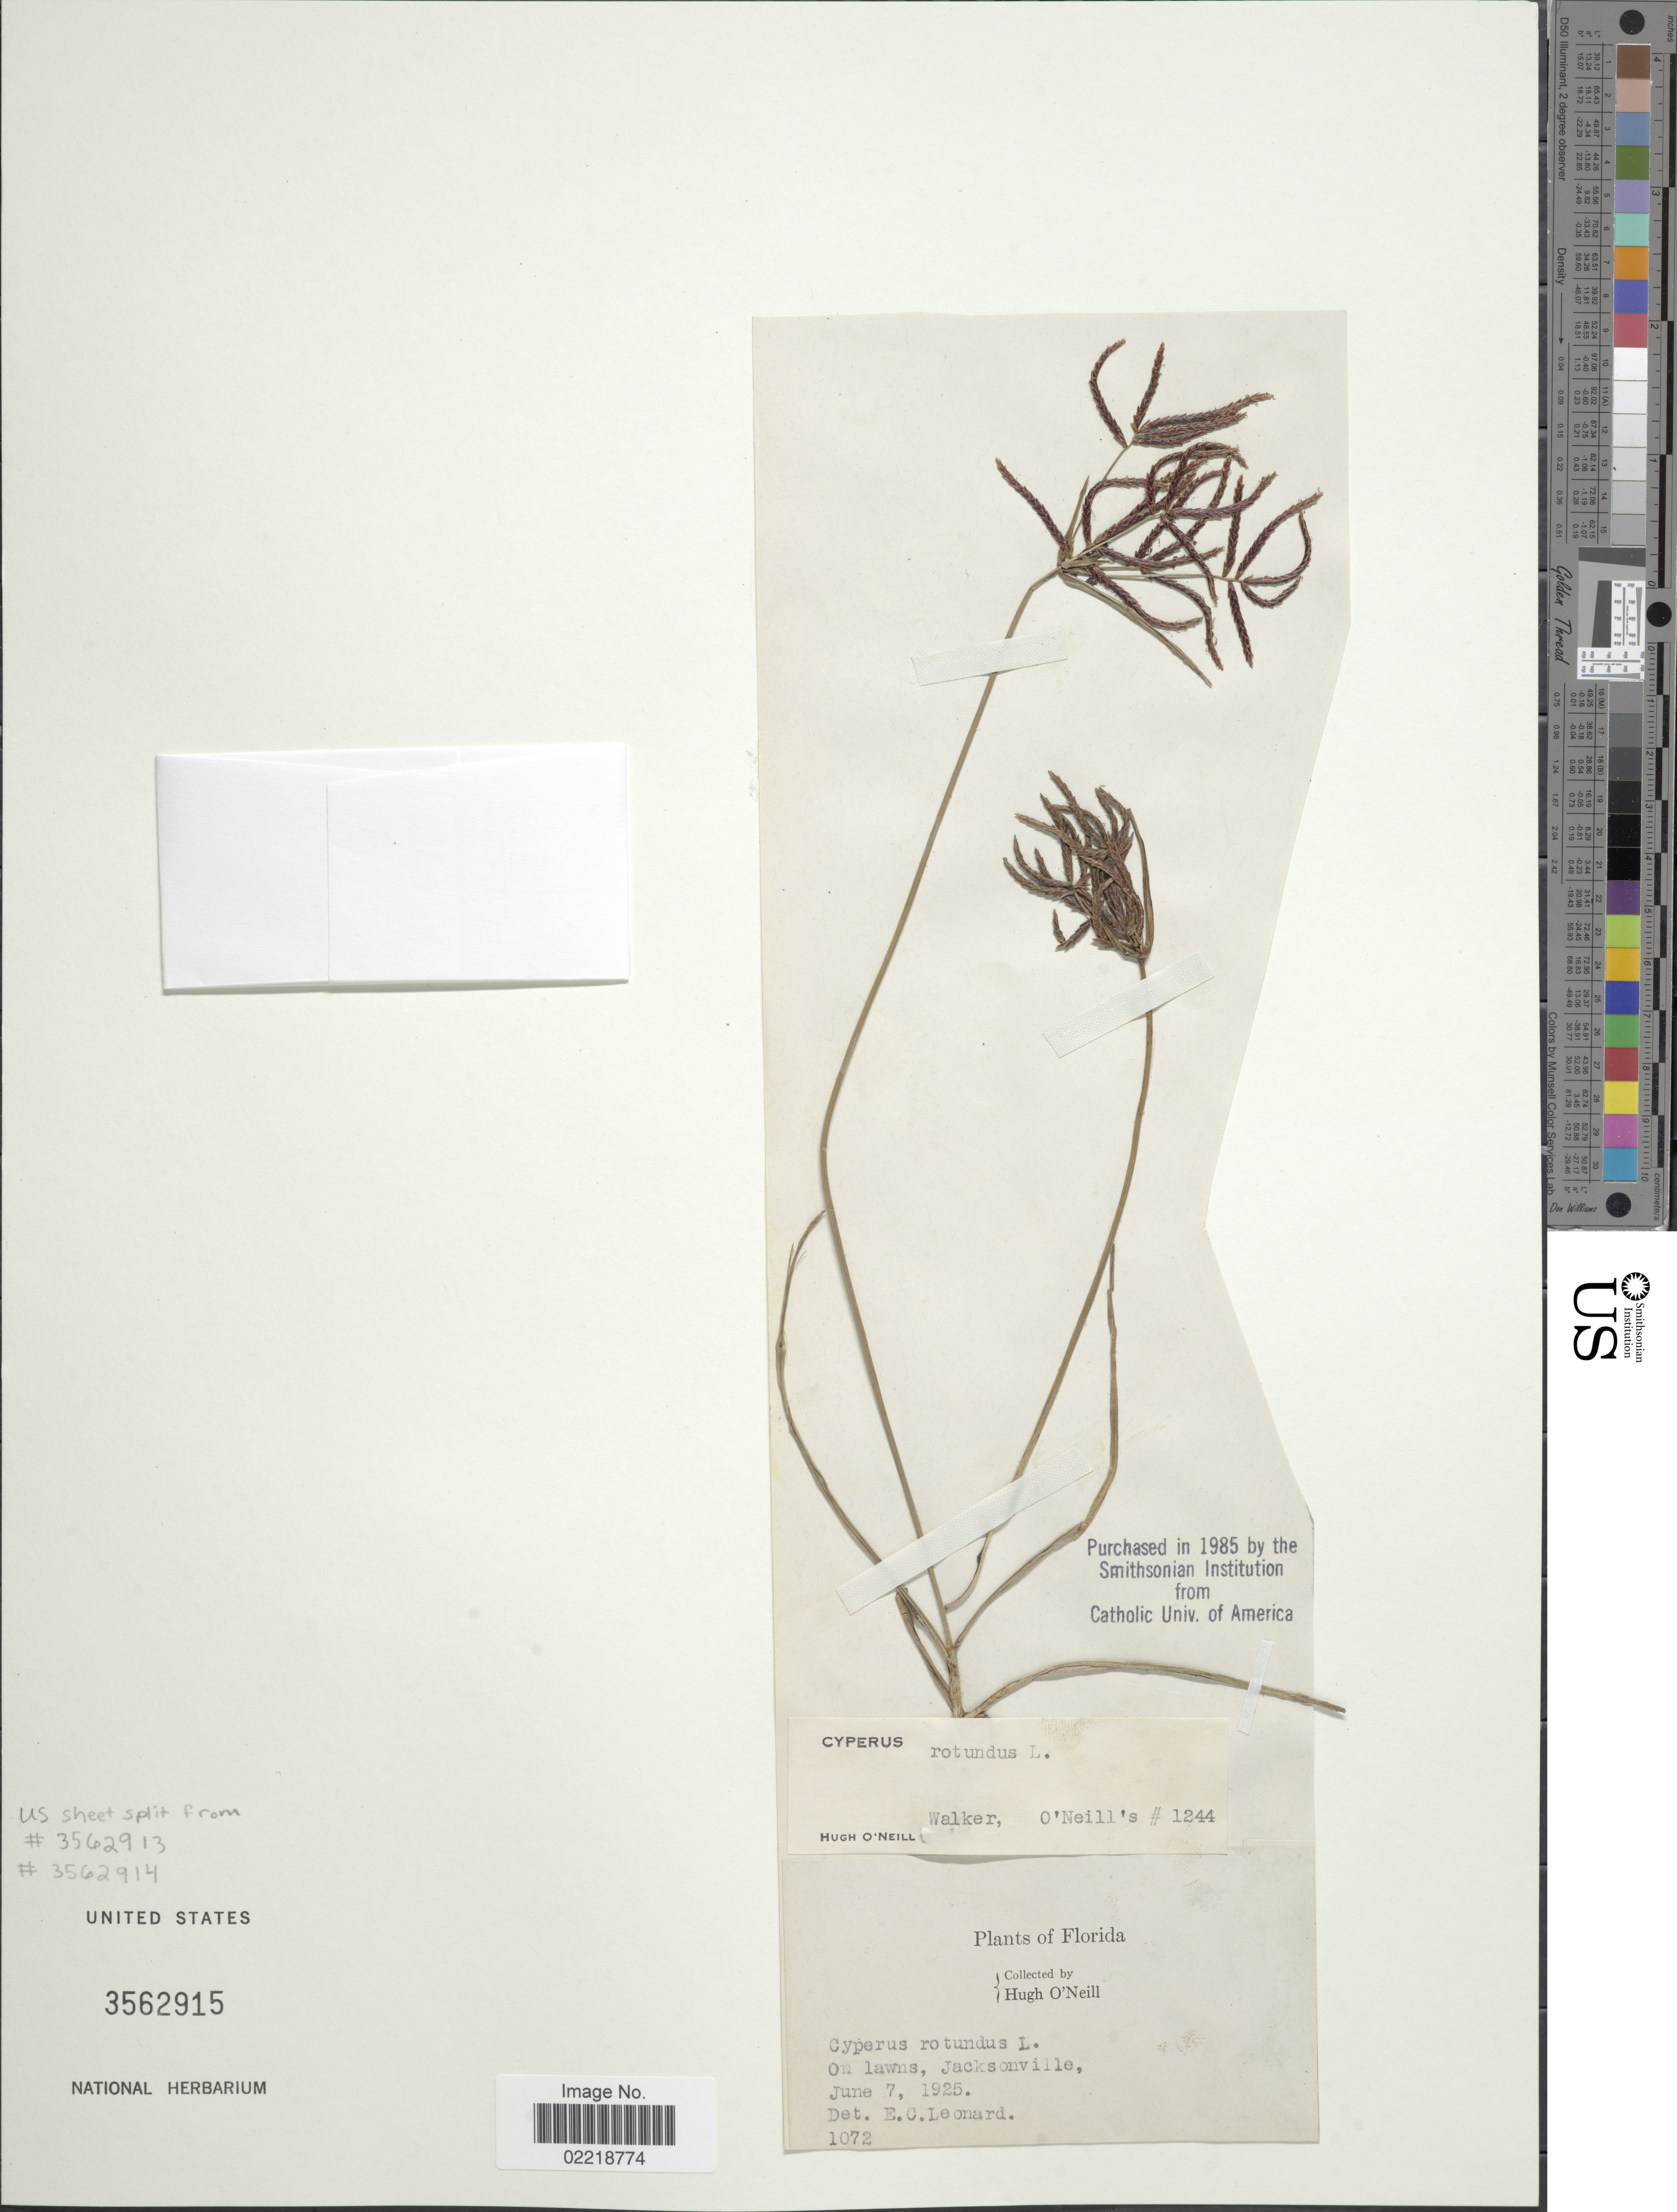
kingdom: Plantae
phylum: Tracheophyta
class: Liliopsida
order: Poales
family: Cyperaceae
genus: Cyperus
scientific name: Cyperus rotundus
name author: L.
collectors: H. O'Neill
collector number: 1072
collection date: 1925-06-07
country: United States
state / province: Florida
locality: Jacksonville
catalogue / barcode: US 3562915